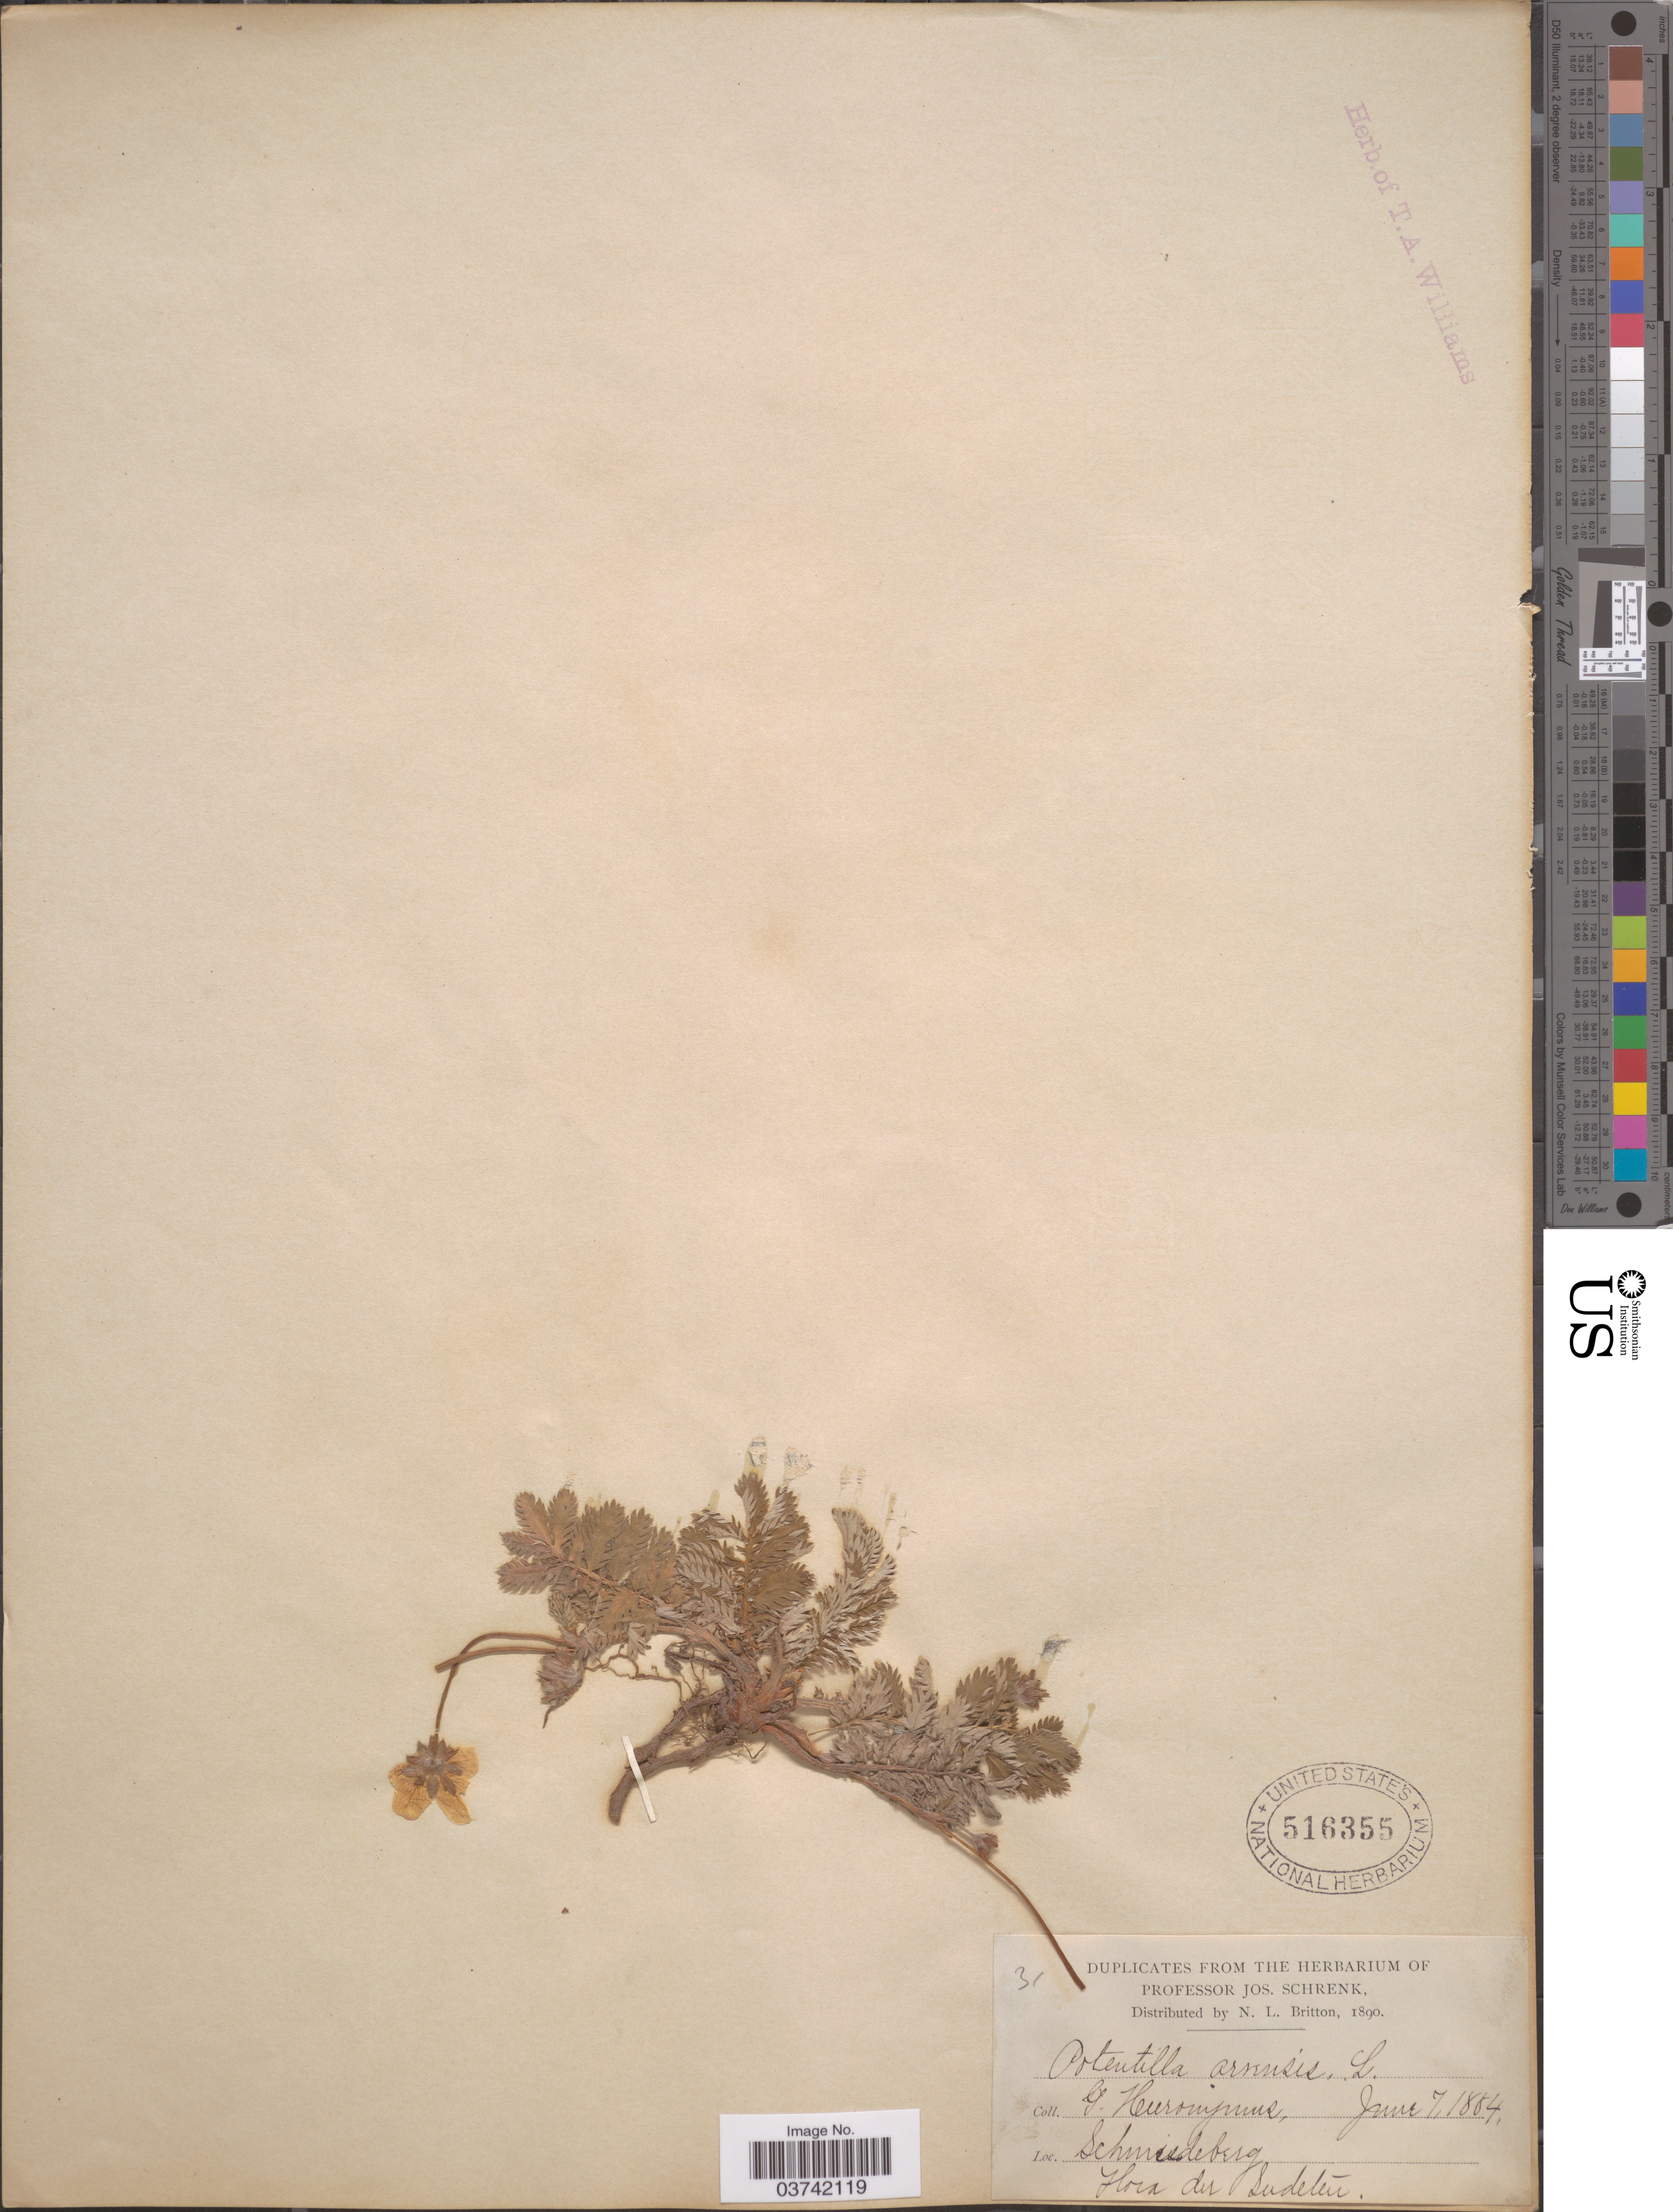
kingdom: Plantae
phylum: Tracheophyta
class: Magnoliopsida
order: Rosales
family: Rosaceae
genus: Argentina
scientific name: Argentina anserina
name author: (L.) Rydb.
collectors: G. Heurouyuus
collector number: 31?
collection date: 1884-06-07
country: Czechia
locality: Schmiedeberg. Sudeten.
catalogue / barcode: US 516355